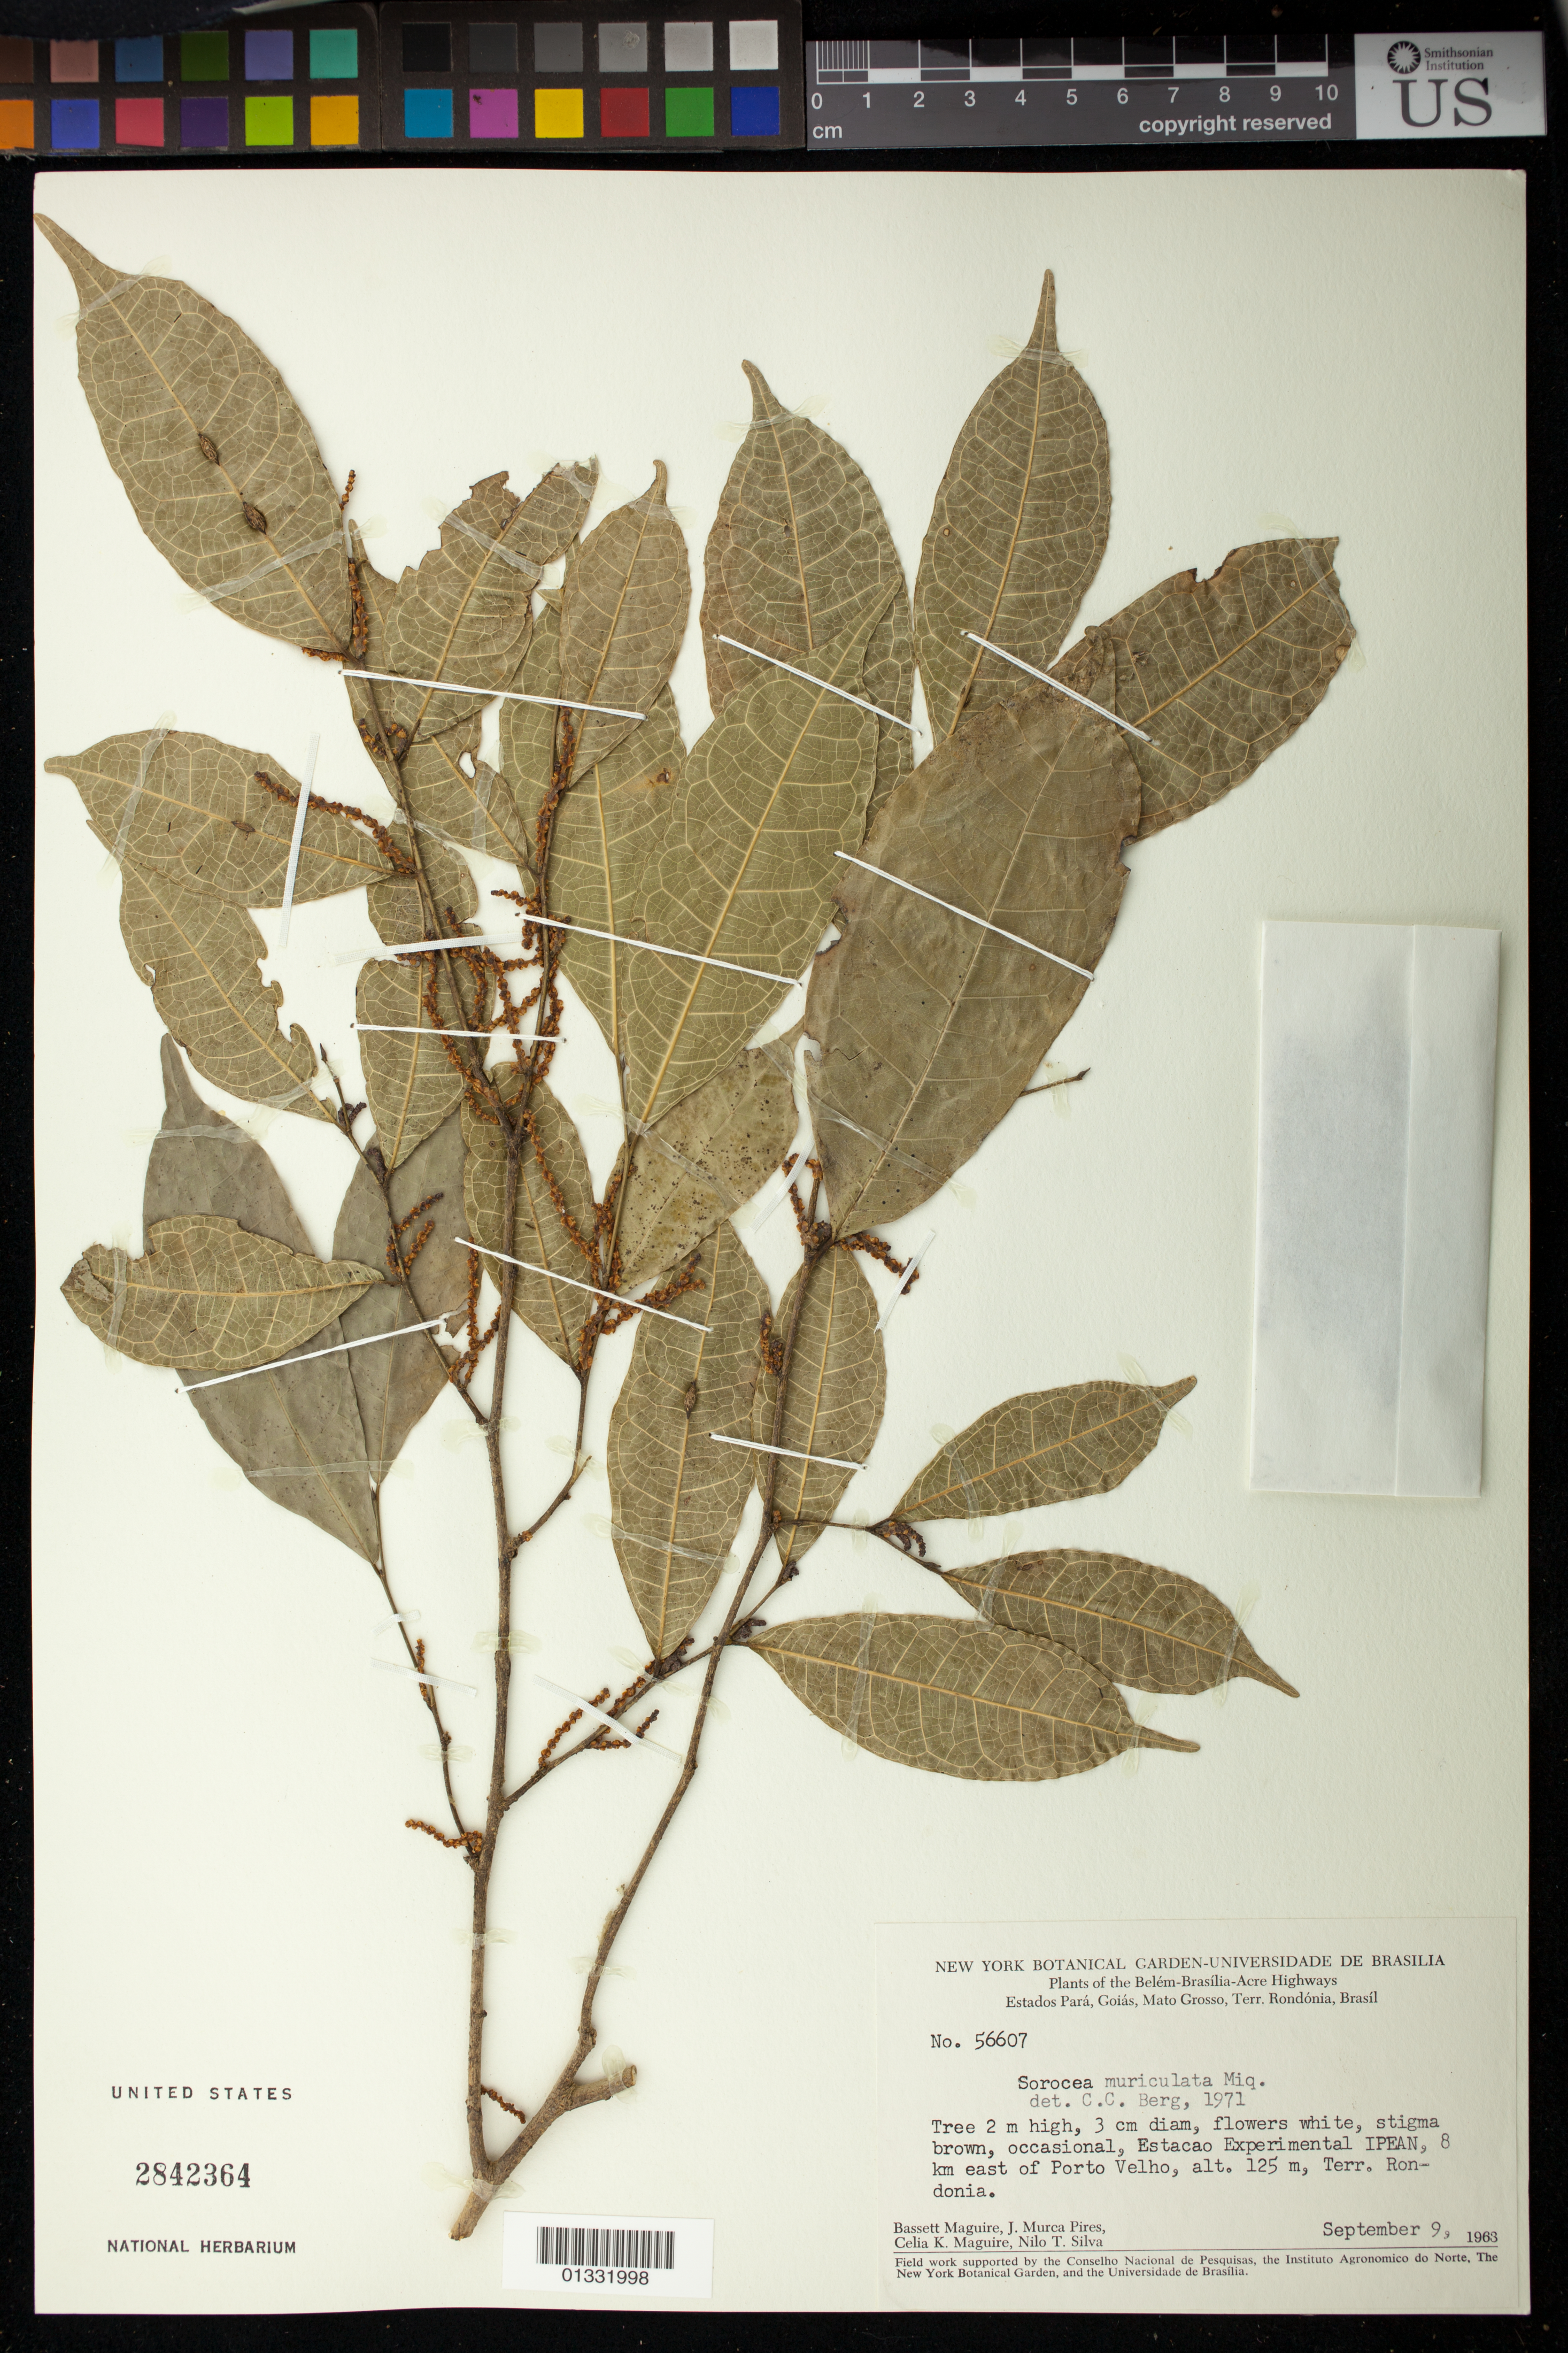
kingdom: Plantae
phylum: Tracheophyta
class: Magnoliopsida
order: Rosales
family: Moraceae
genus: Sorocea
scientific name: Sorocea muriculata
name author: Miq.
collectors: B. Maguire Jr., J. M. Pires, C. K. Maguire & N. T. Silva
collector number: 56607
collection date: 1963-09-09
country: Brazil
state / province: Rondônia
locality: Estação Experimental IPEAN, 8km east of Porto Velho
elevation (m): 125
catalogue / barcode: US 2842364